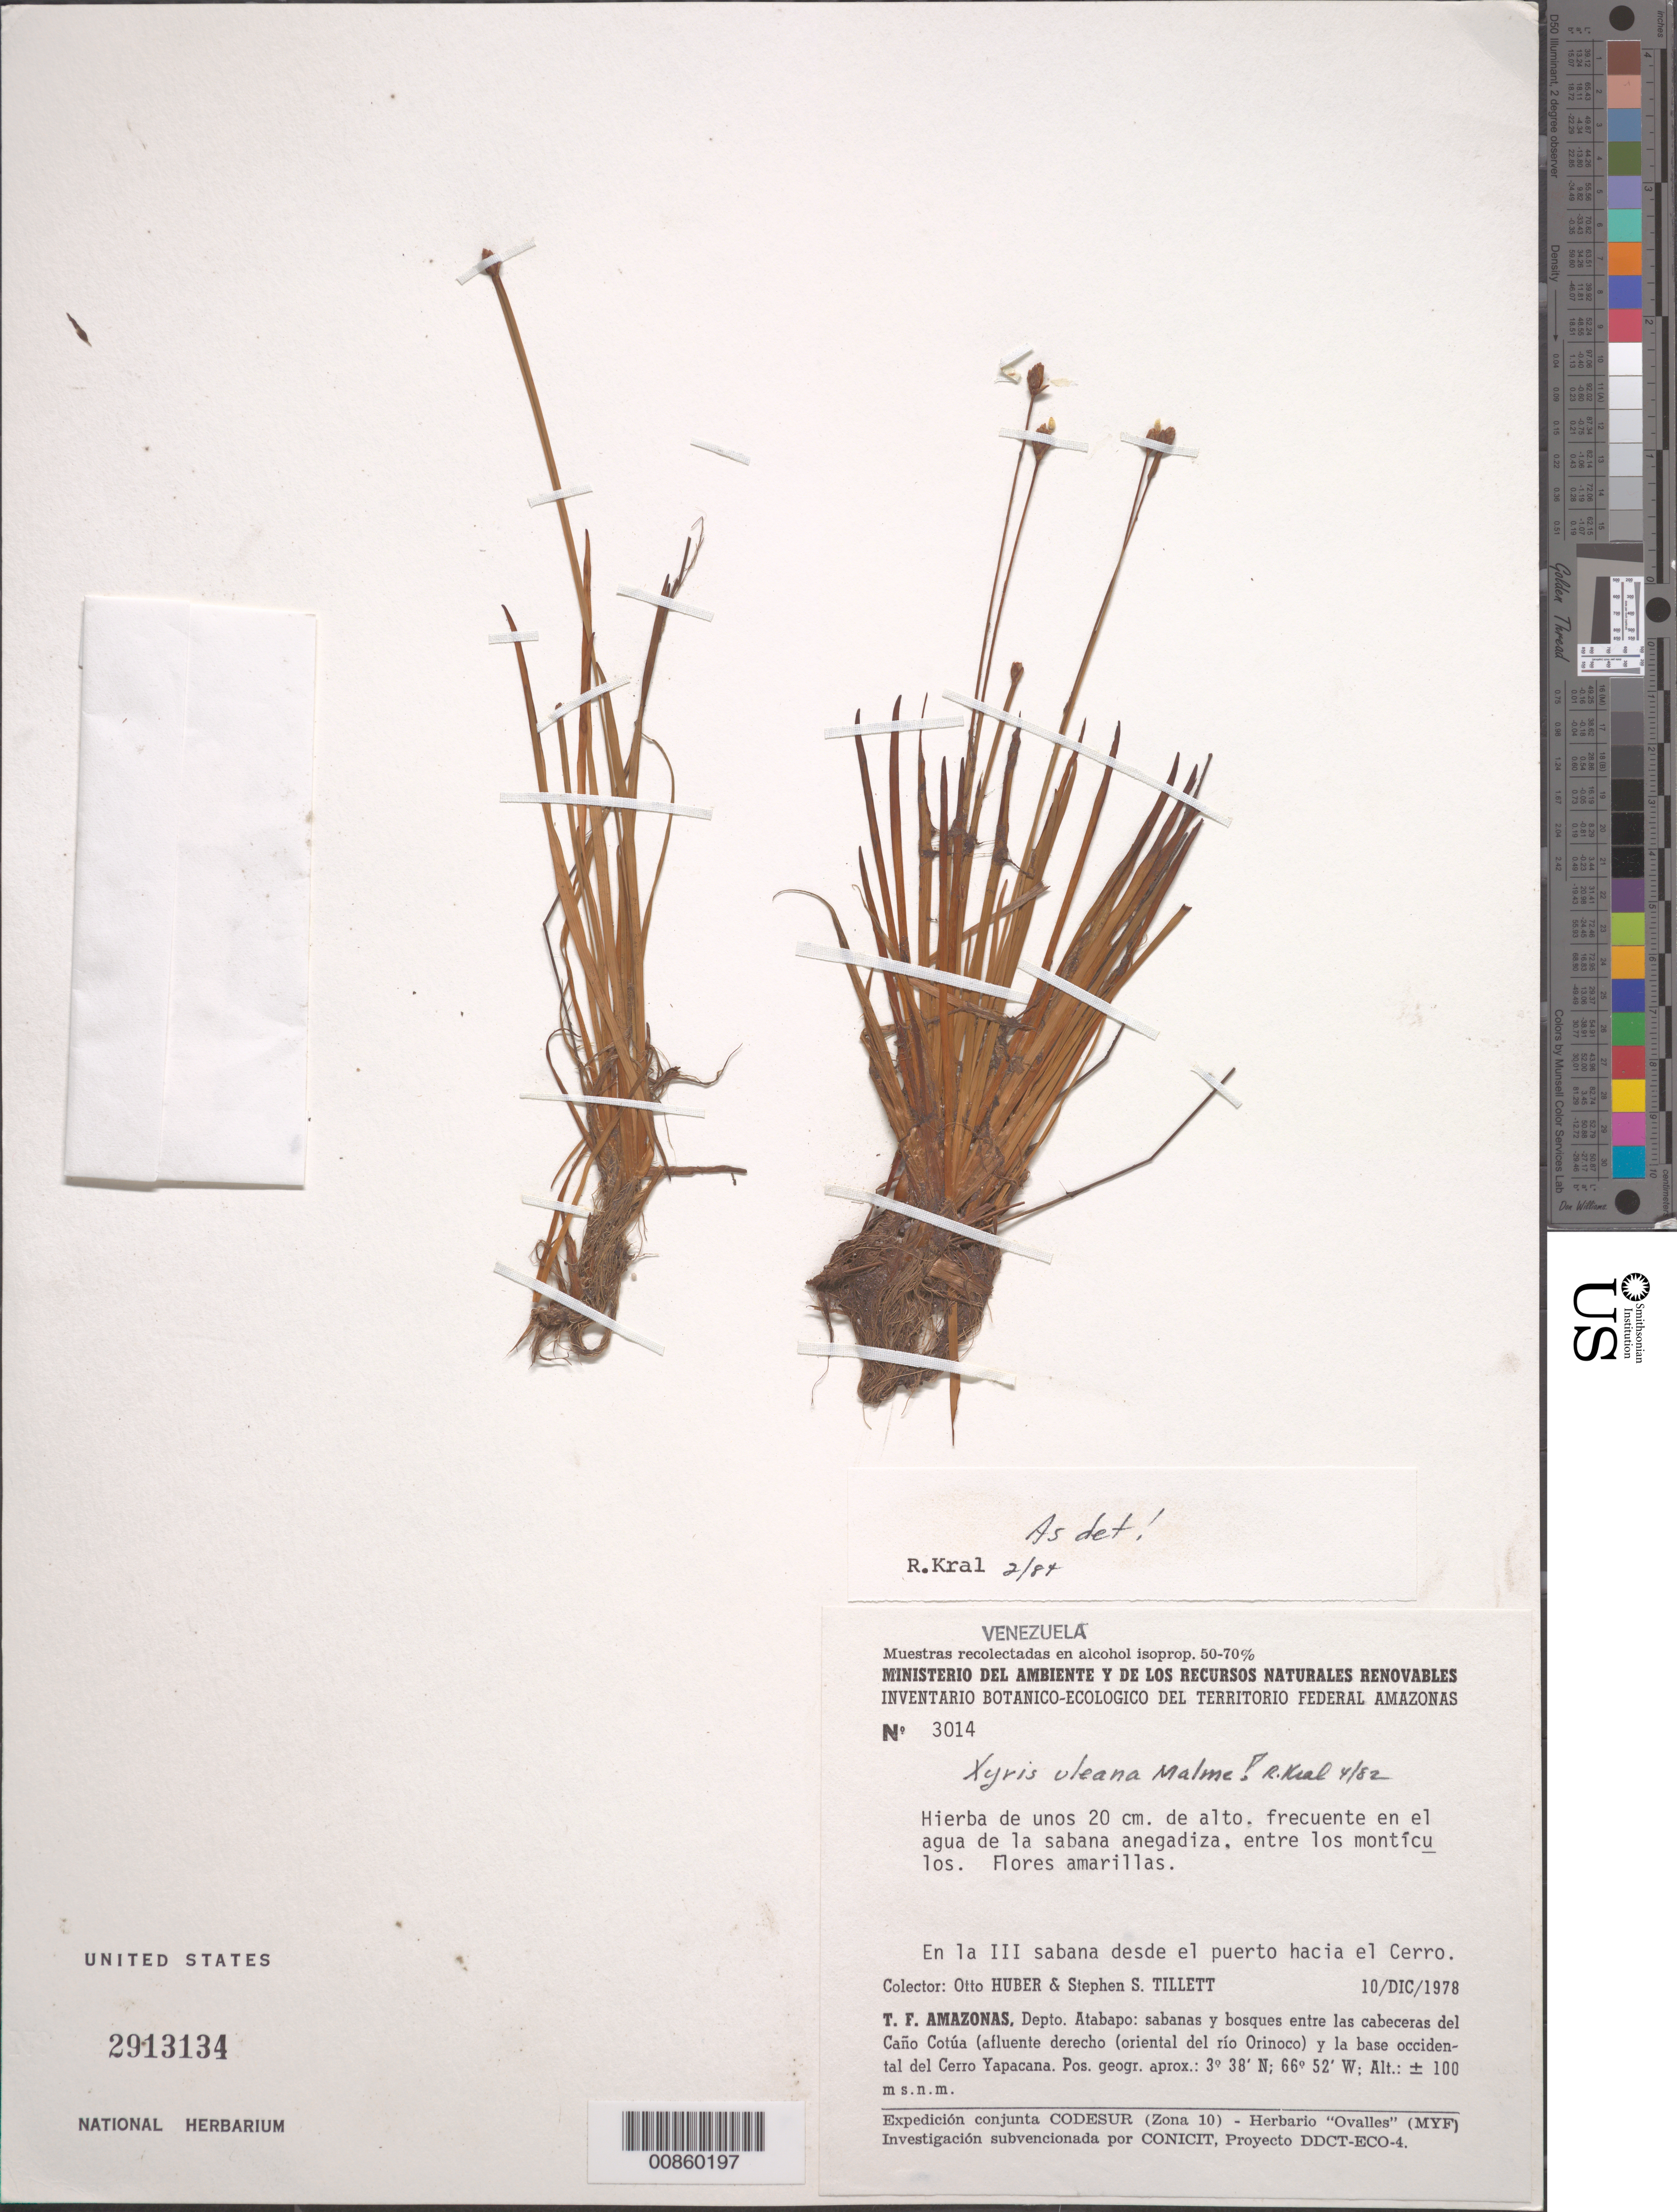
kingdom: Plantae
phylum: Tracheophyta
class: Liliopsida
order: Poales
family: Xyridaceae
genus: Xyris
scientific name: Xyris uleana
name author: Malme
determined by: Kral, Robert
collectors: O. Huber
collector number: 3014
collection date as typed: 10-Dec-78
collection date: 1978-12-10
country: Venezuela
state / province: Amazonas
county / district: Atabapo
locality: Caño Cotua cabeceras (afluente derecho oriental del Río Orinoco) a la base O del Cerro Yapacána.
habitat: En el agua de la sabana anegadiza, entre los montículos.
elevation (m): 100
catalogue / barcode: US 2913134